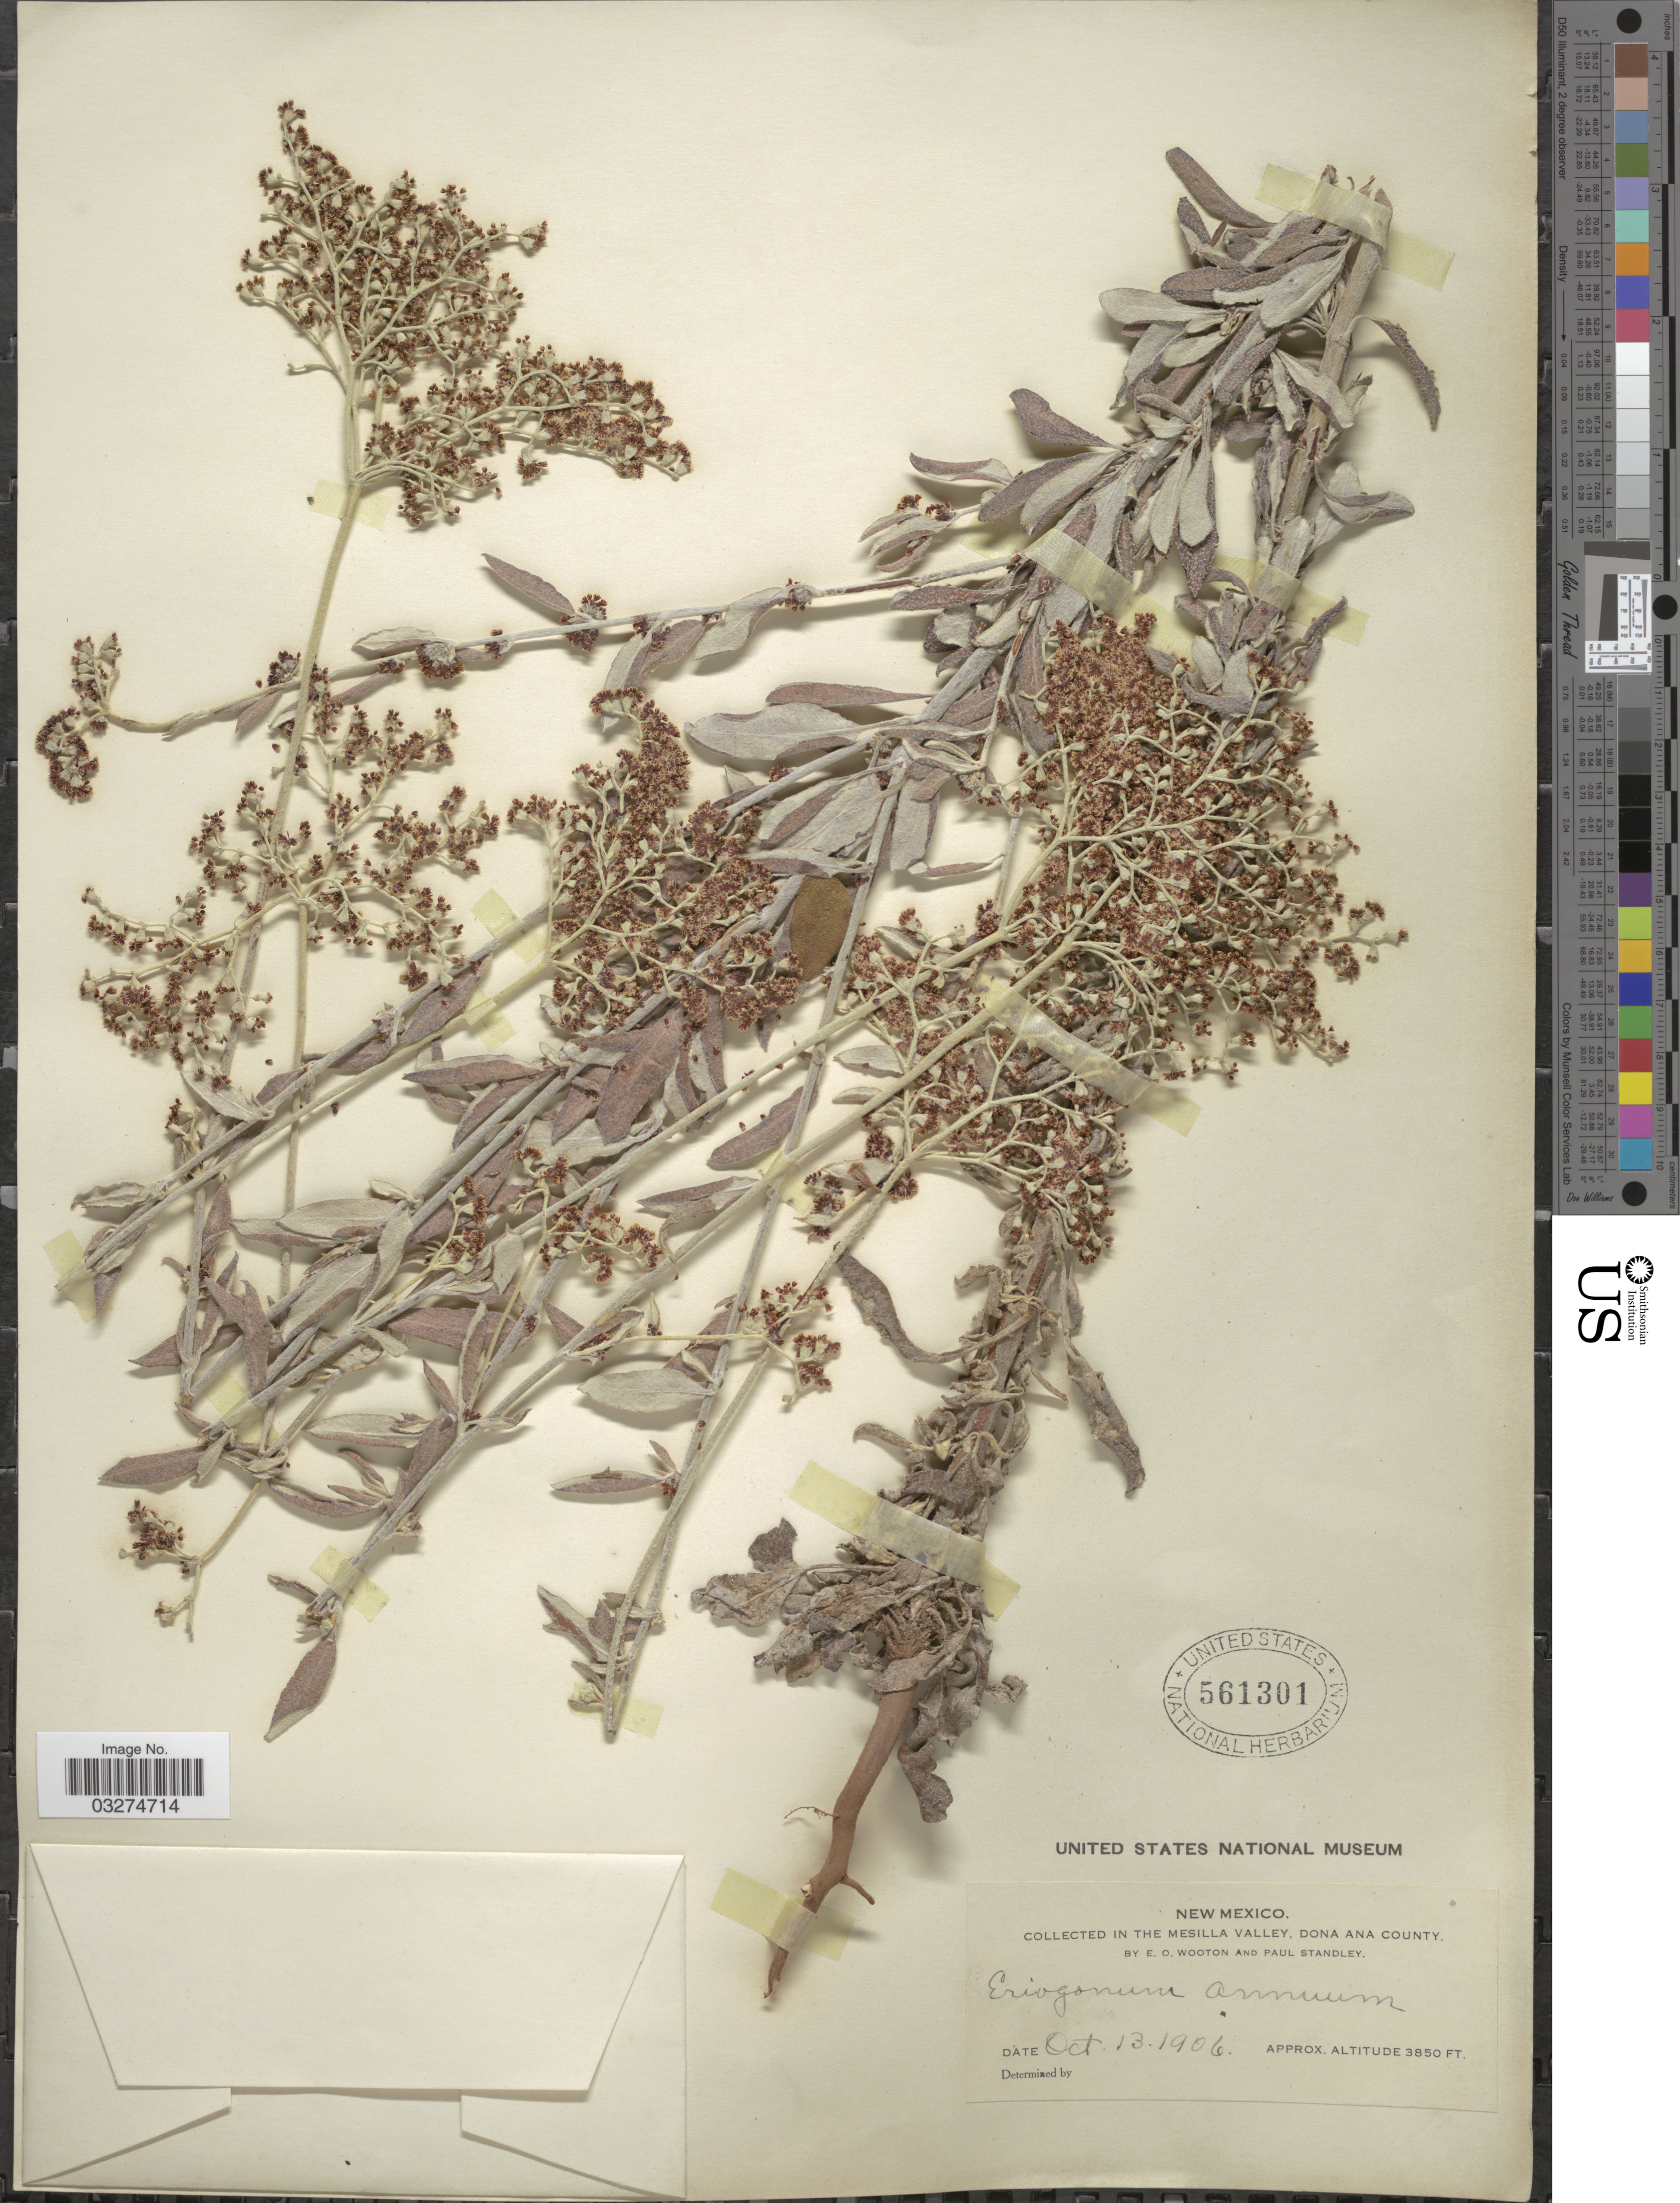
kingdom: Plantae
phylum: Tracheophyta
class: Magnoliopsida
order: Caryophyllales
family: Polygonaceae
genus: Eriogonum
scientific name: Eriogonum annuum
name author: Nutt.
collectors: E. O. Wooton & P. C. Standley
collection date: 1906-10-13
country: United States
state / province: New Mexico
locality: In the Mesilla Valley, Dona Ana County.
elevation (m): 1173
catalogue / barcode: US 561301